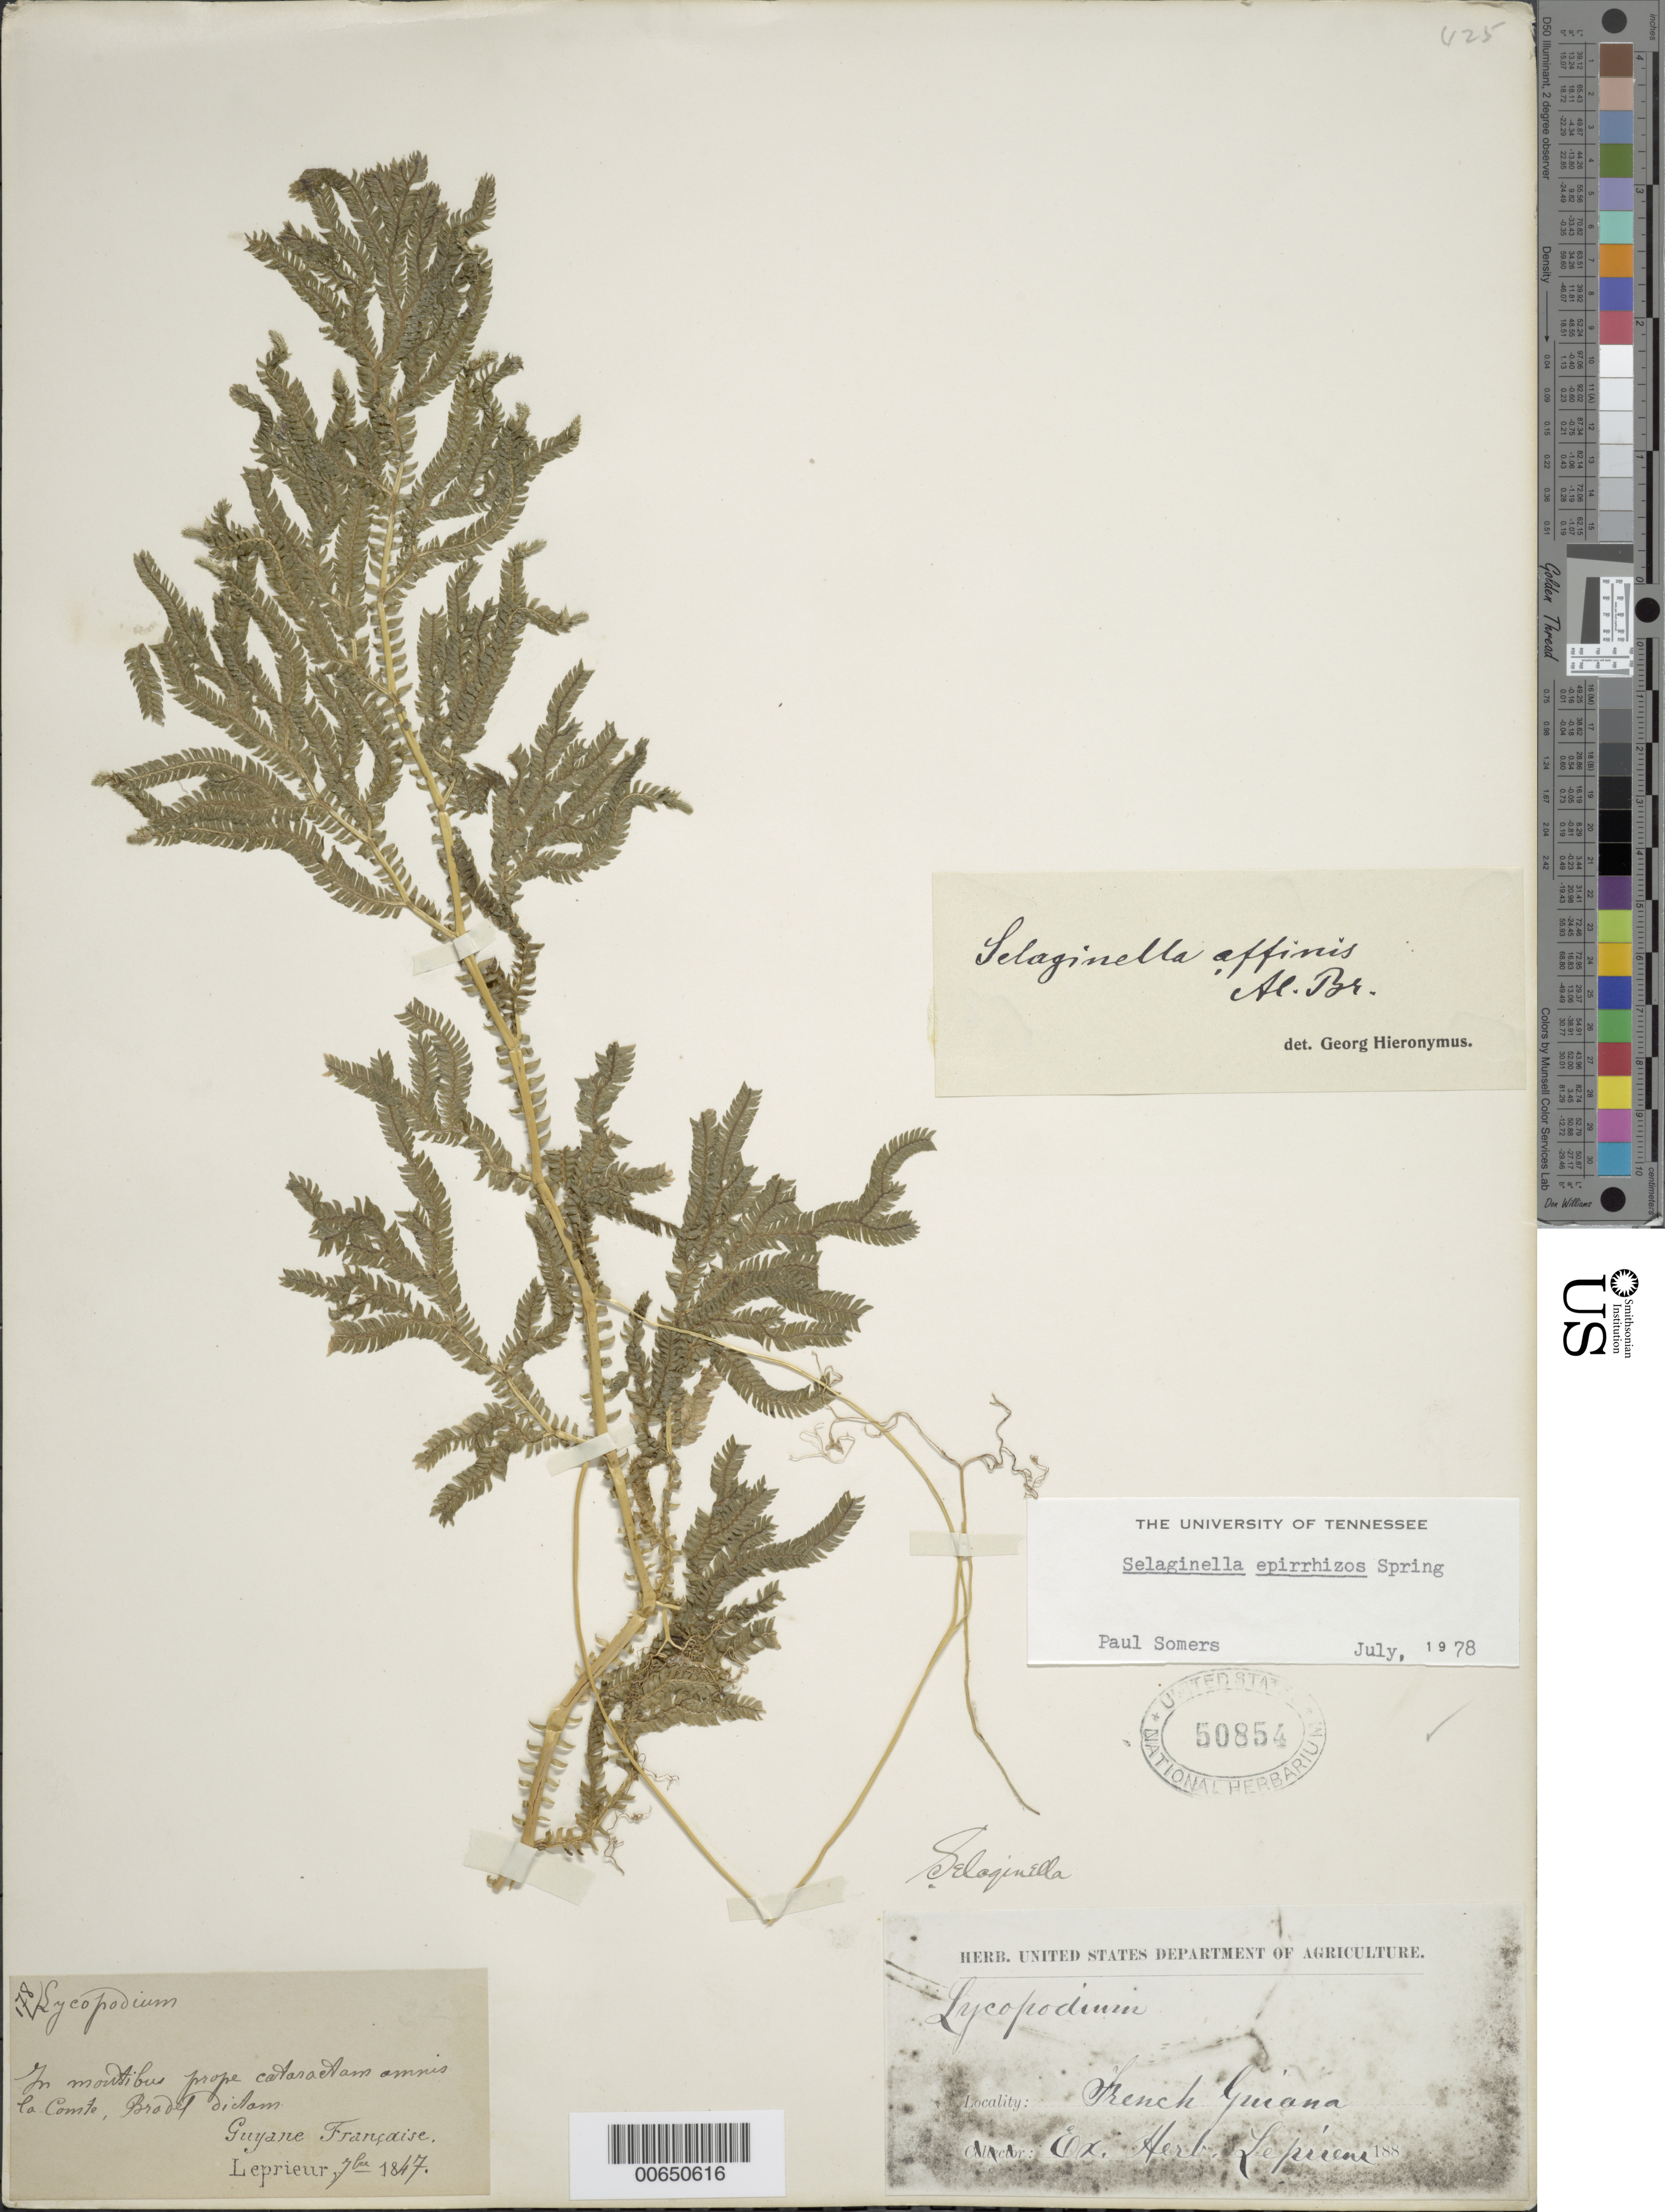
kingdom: Plantae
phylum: Tracheophyta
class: Lycopodiopsida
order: Selaginellales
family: Selaginellaceae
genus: Selaginella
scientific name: Selaginella epirrhizos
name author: Spring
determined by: Somers, P., (TENN), University of Tennessee Knoxville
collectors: F. M. R. Leprieur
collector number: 178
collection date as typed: September 1847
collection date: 1847-09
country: French Guiana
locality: Prope cataractum amnis La Compte, [Bradel ?] dictam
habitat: In montibus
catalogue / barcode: US 50854